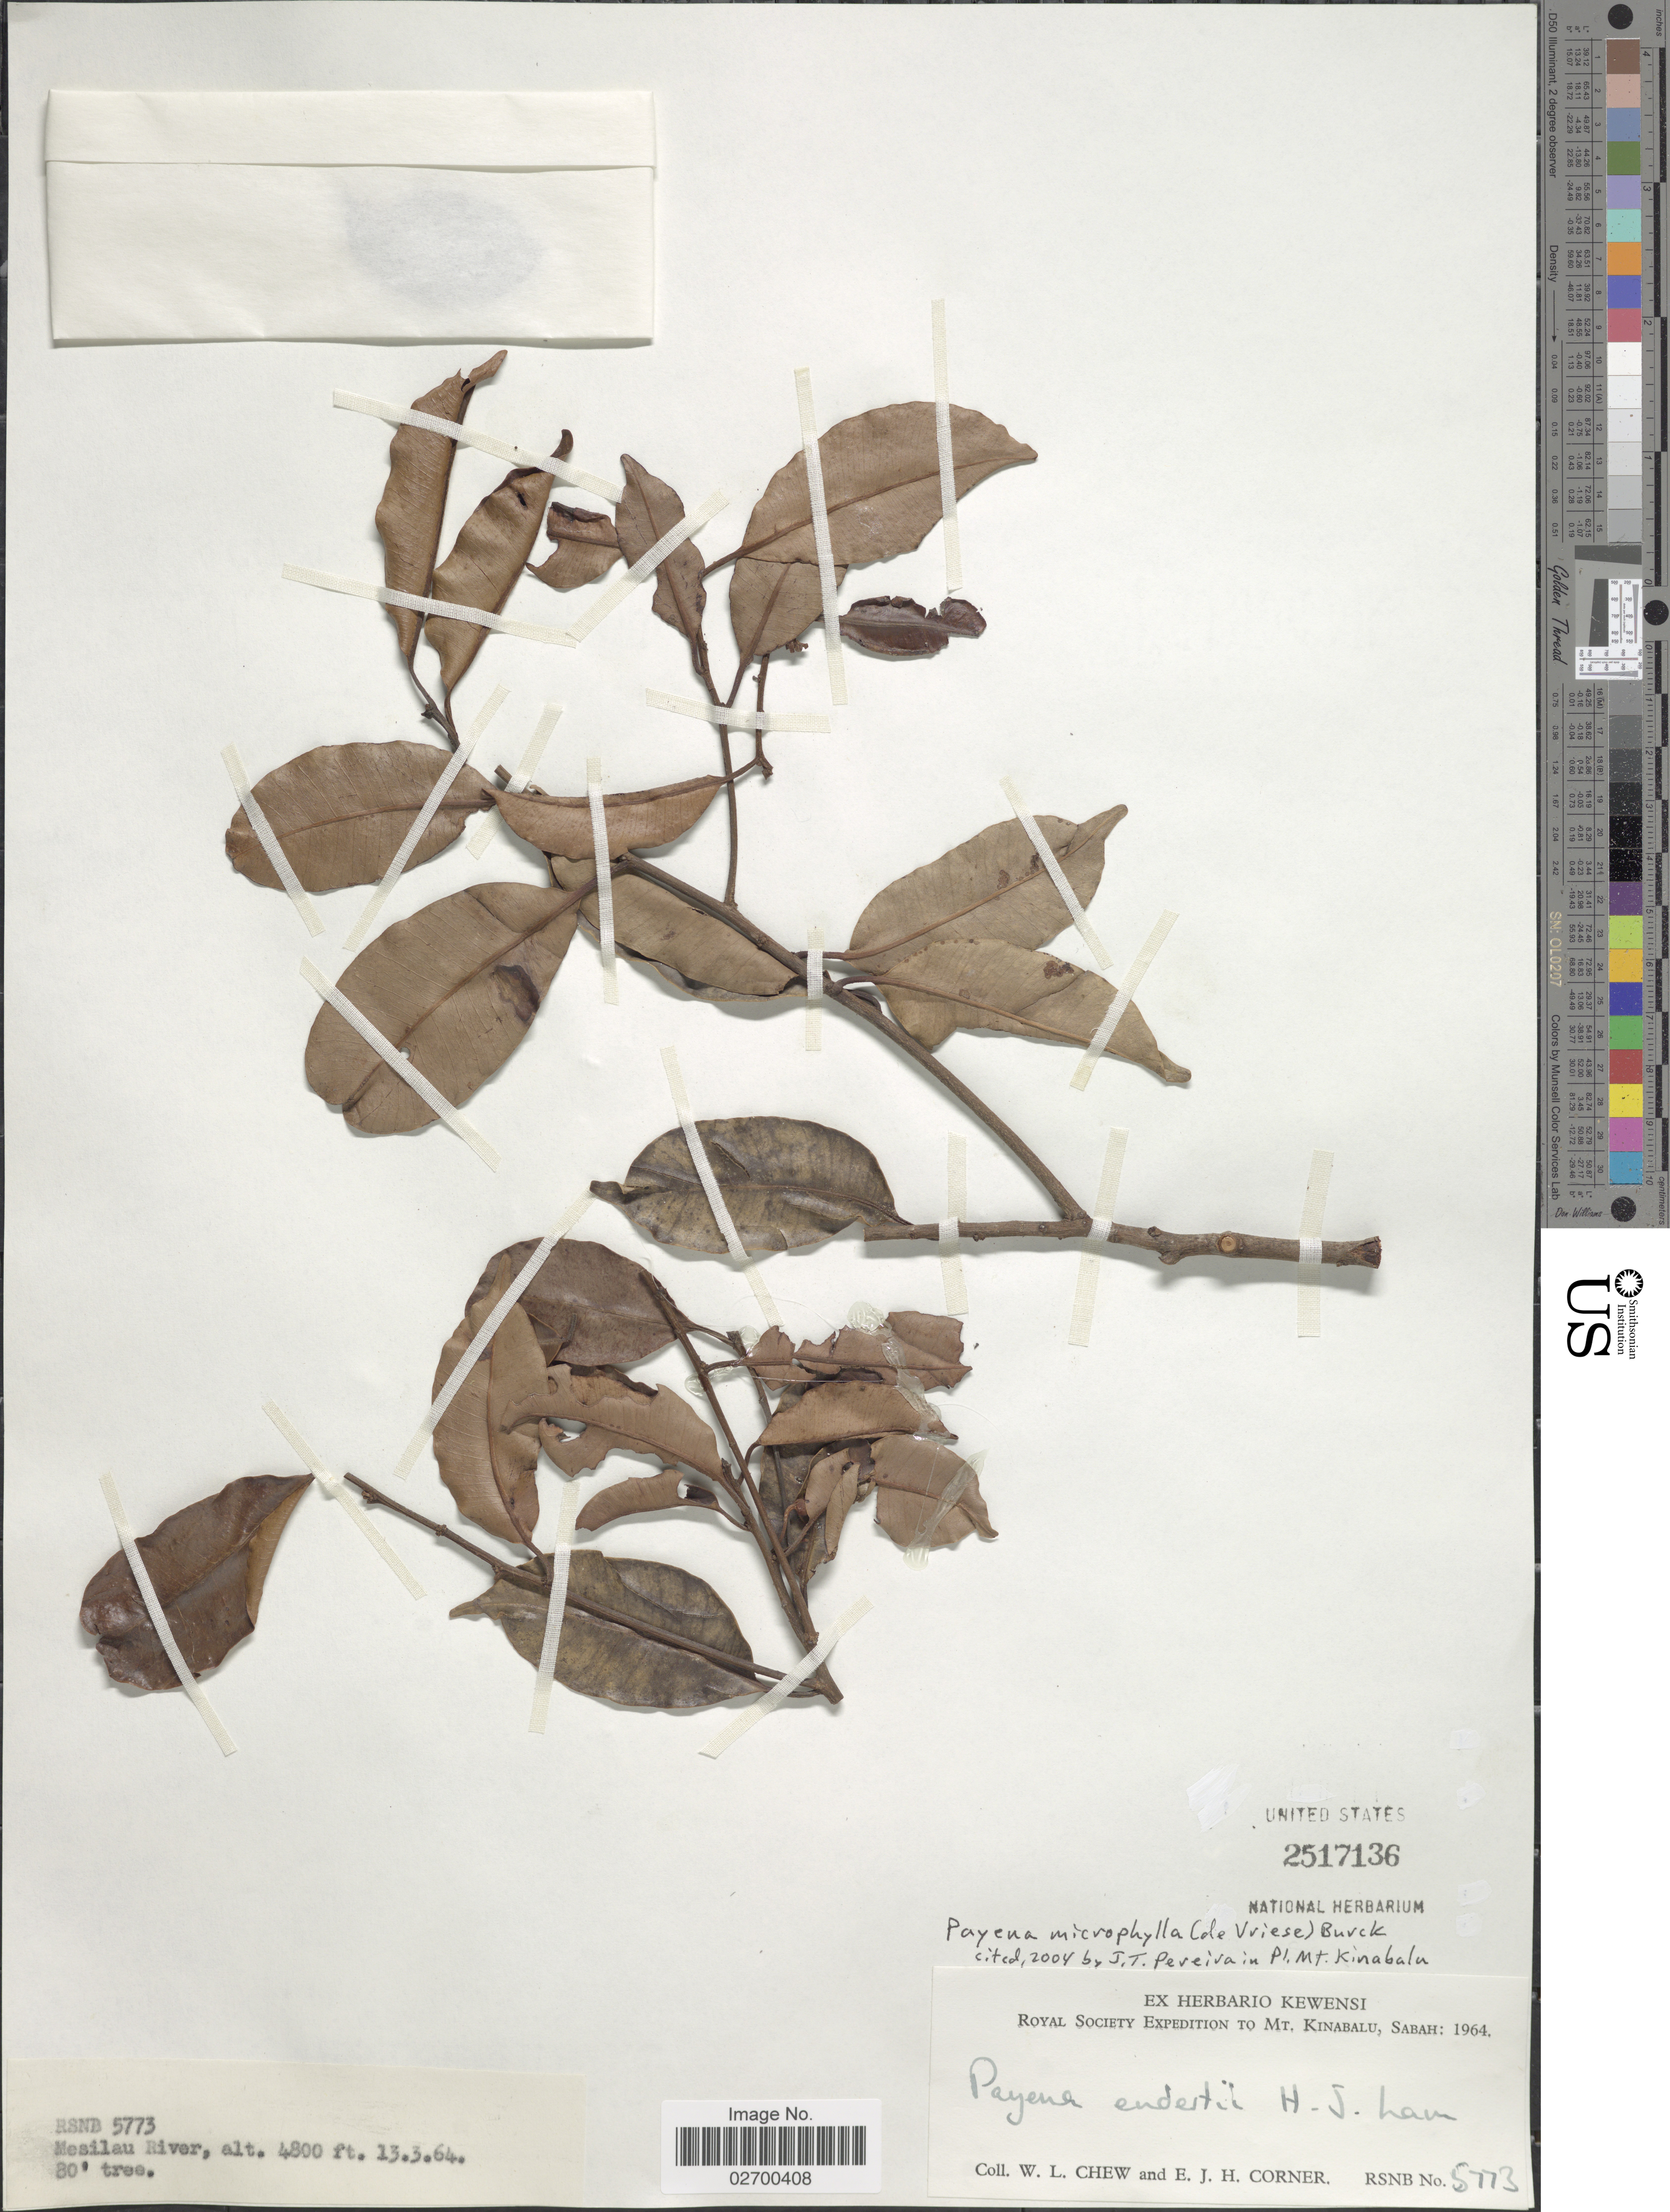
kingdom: Plantae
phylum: Tracheophyta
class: Magnoliopsida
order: Ericales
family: Sapotaceae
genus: Payena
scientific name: Payena microphylla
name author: (de Vriese) Burck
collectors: W. Chew & E. Corner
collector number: RSNB5773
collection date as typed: Transcribed d/m/y: 13/3/64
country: Malaysia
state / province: Sabah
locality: Royal Society to Mt. Kinabalu. Mesilau River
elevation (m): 1463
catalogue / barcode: US 2517136